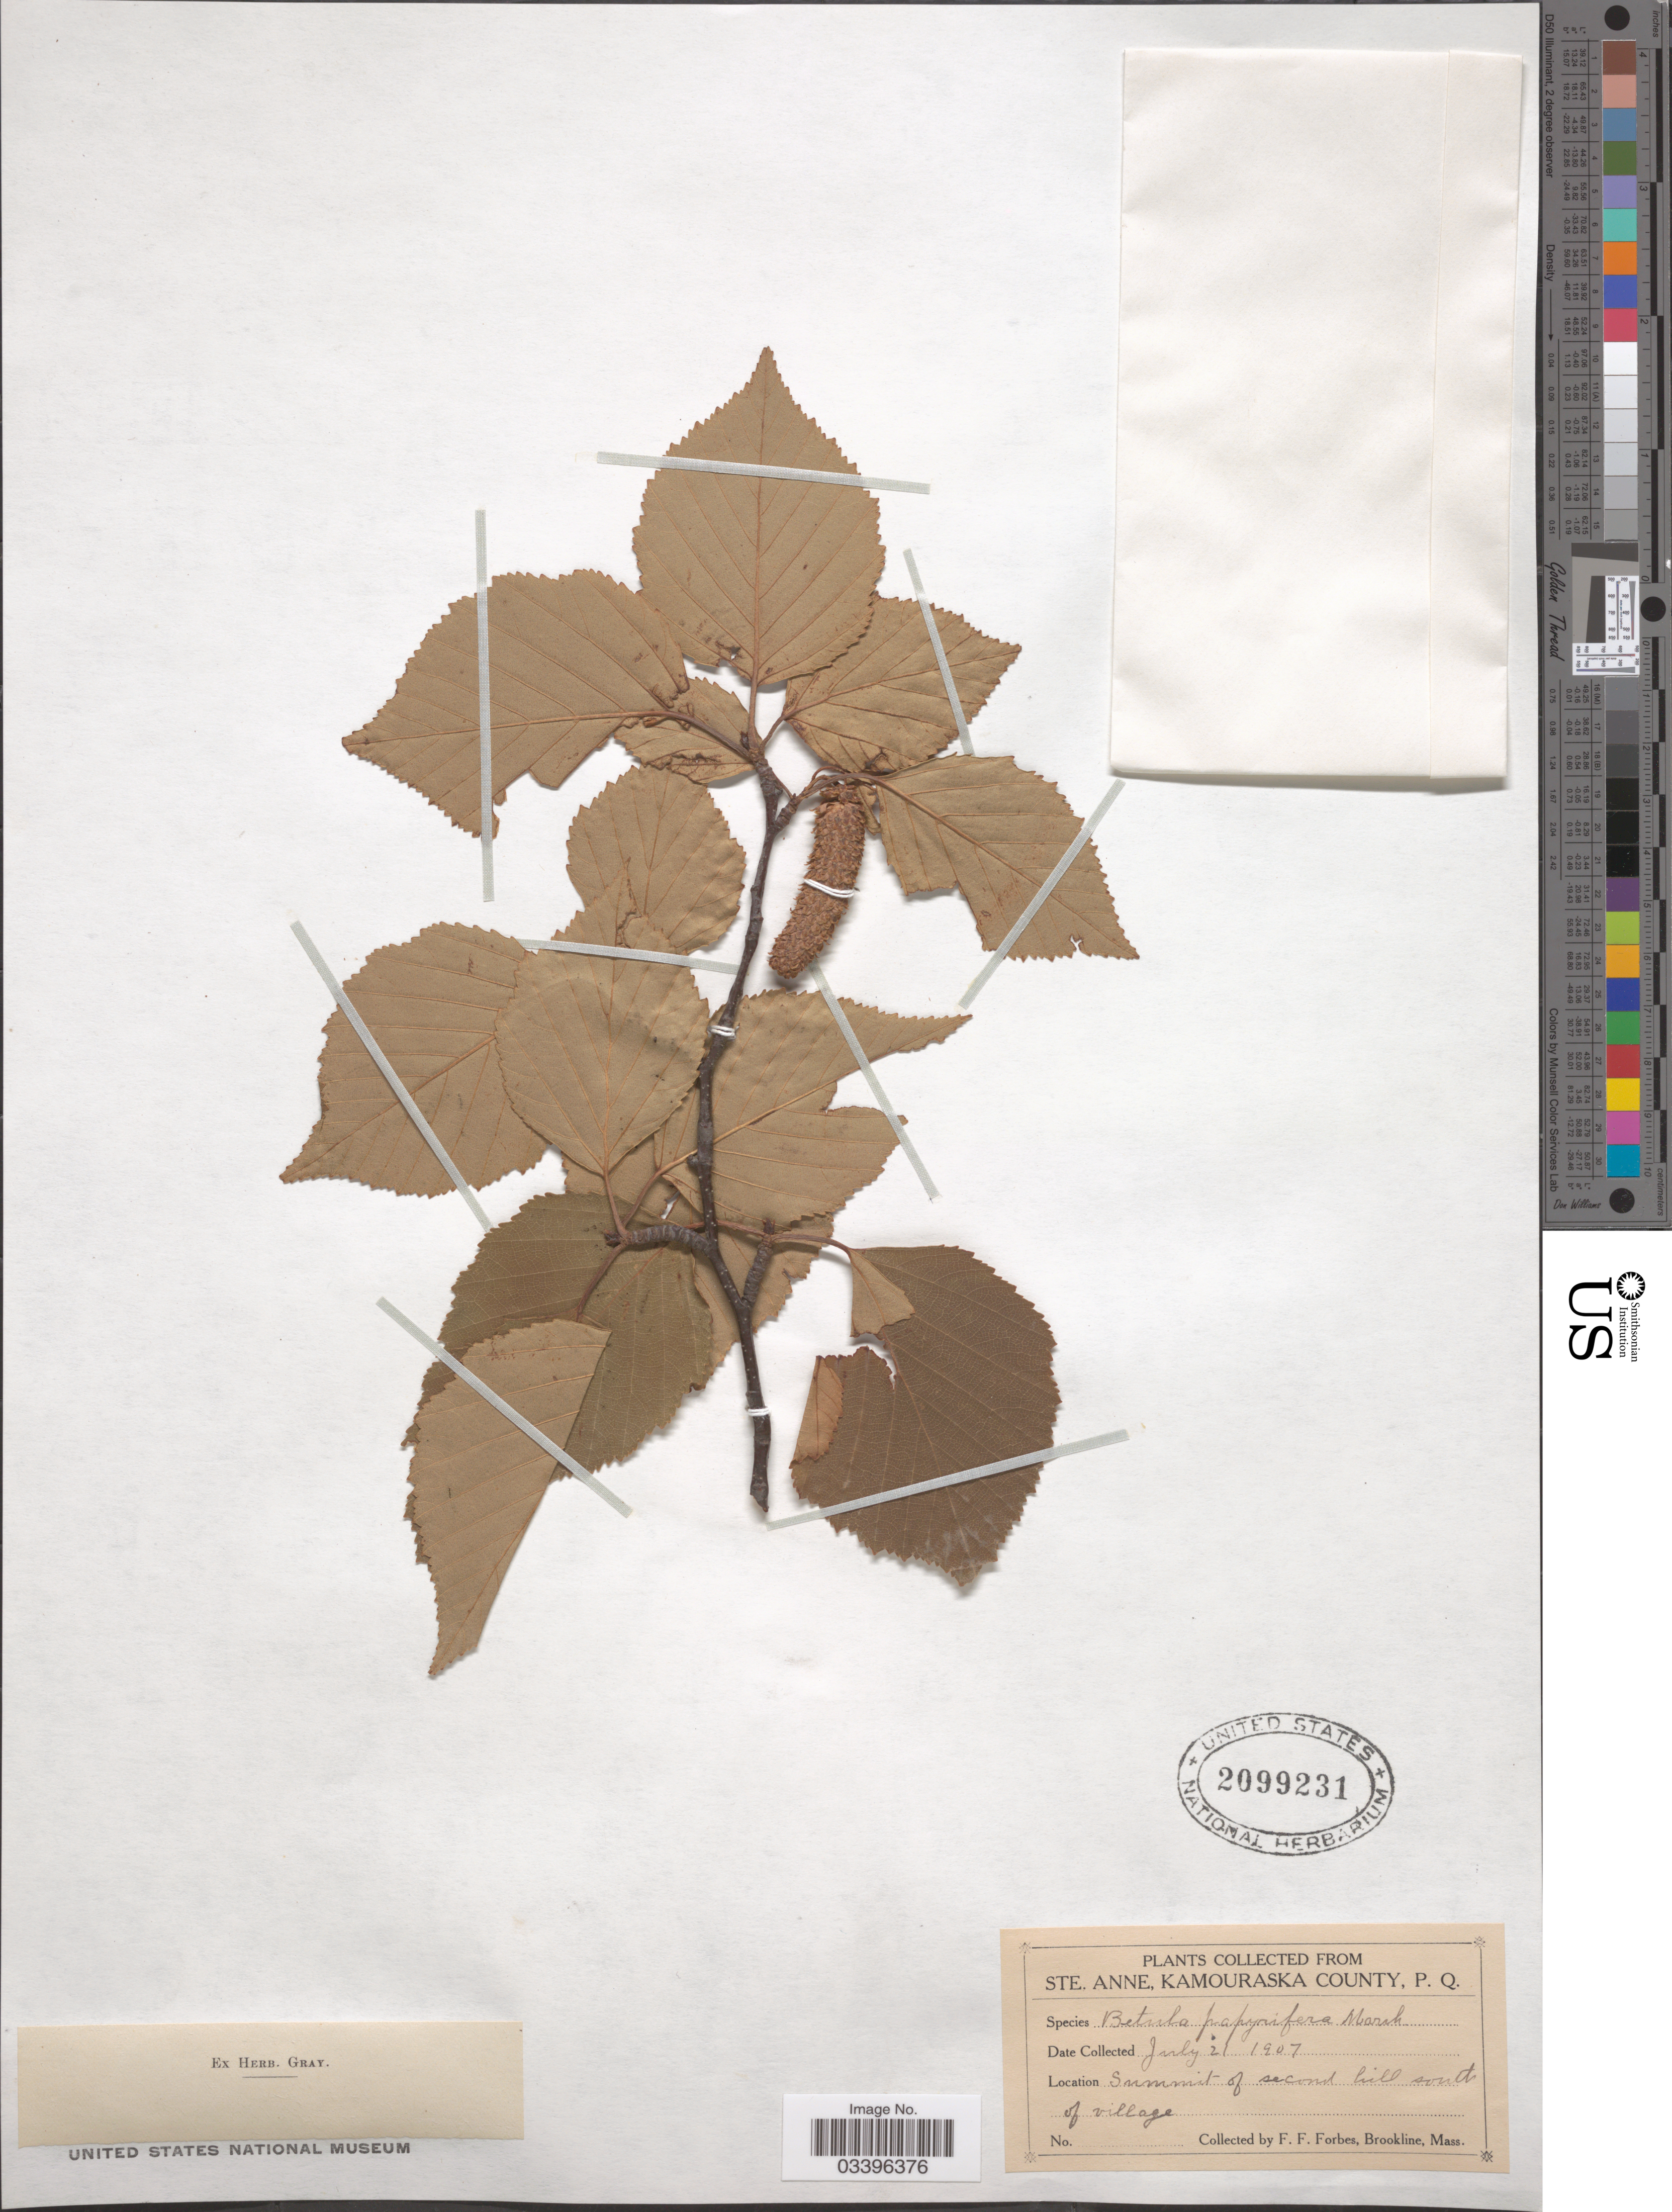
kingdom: Plantae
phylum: Tracheophyta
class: Magnoliopsida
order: Fagales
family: Betulaceae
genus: Betula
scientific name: Betula papyrifera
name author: Marshall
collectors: F. Forbes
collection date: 1907-07-21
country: Canada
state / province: Quebec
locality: Ste. Anne, Kamouraska County, P. Q. Summit of second hill south of village.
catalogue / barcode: US 2099231